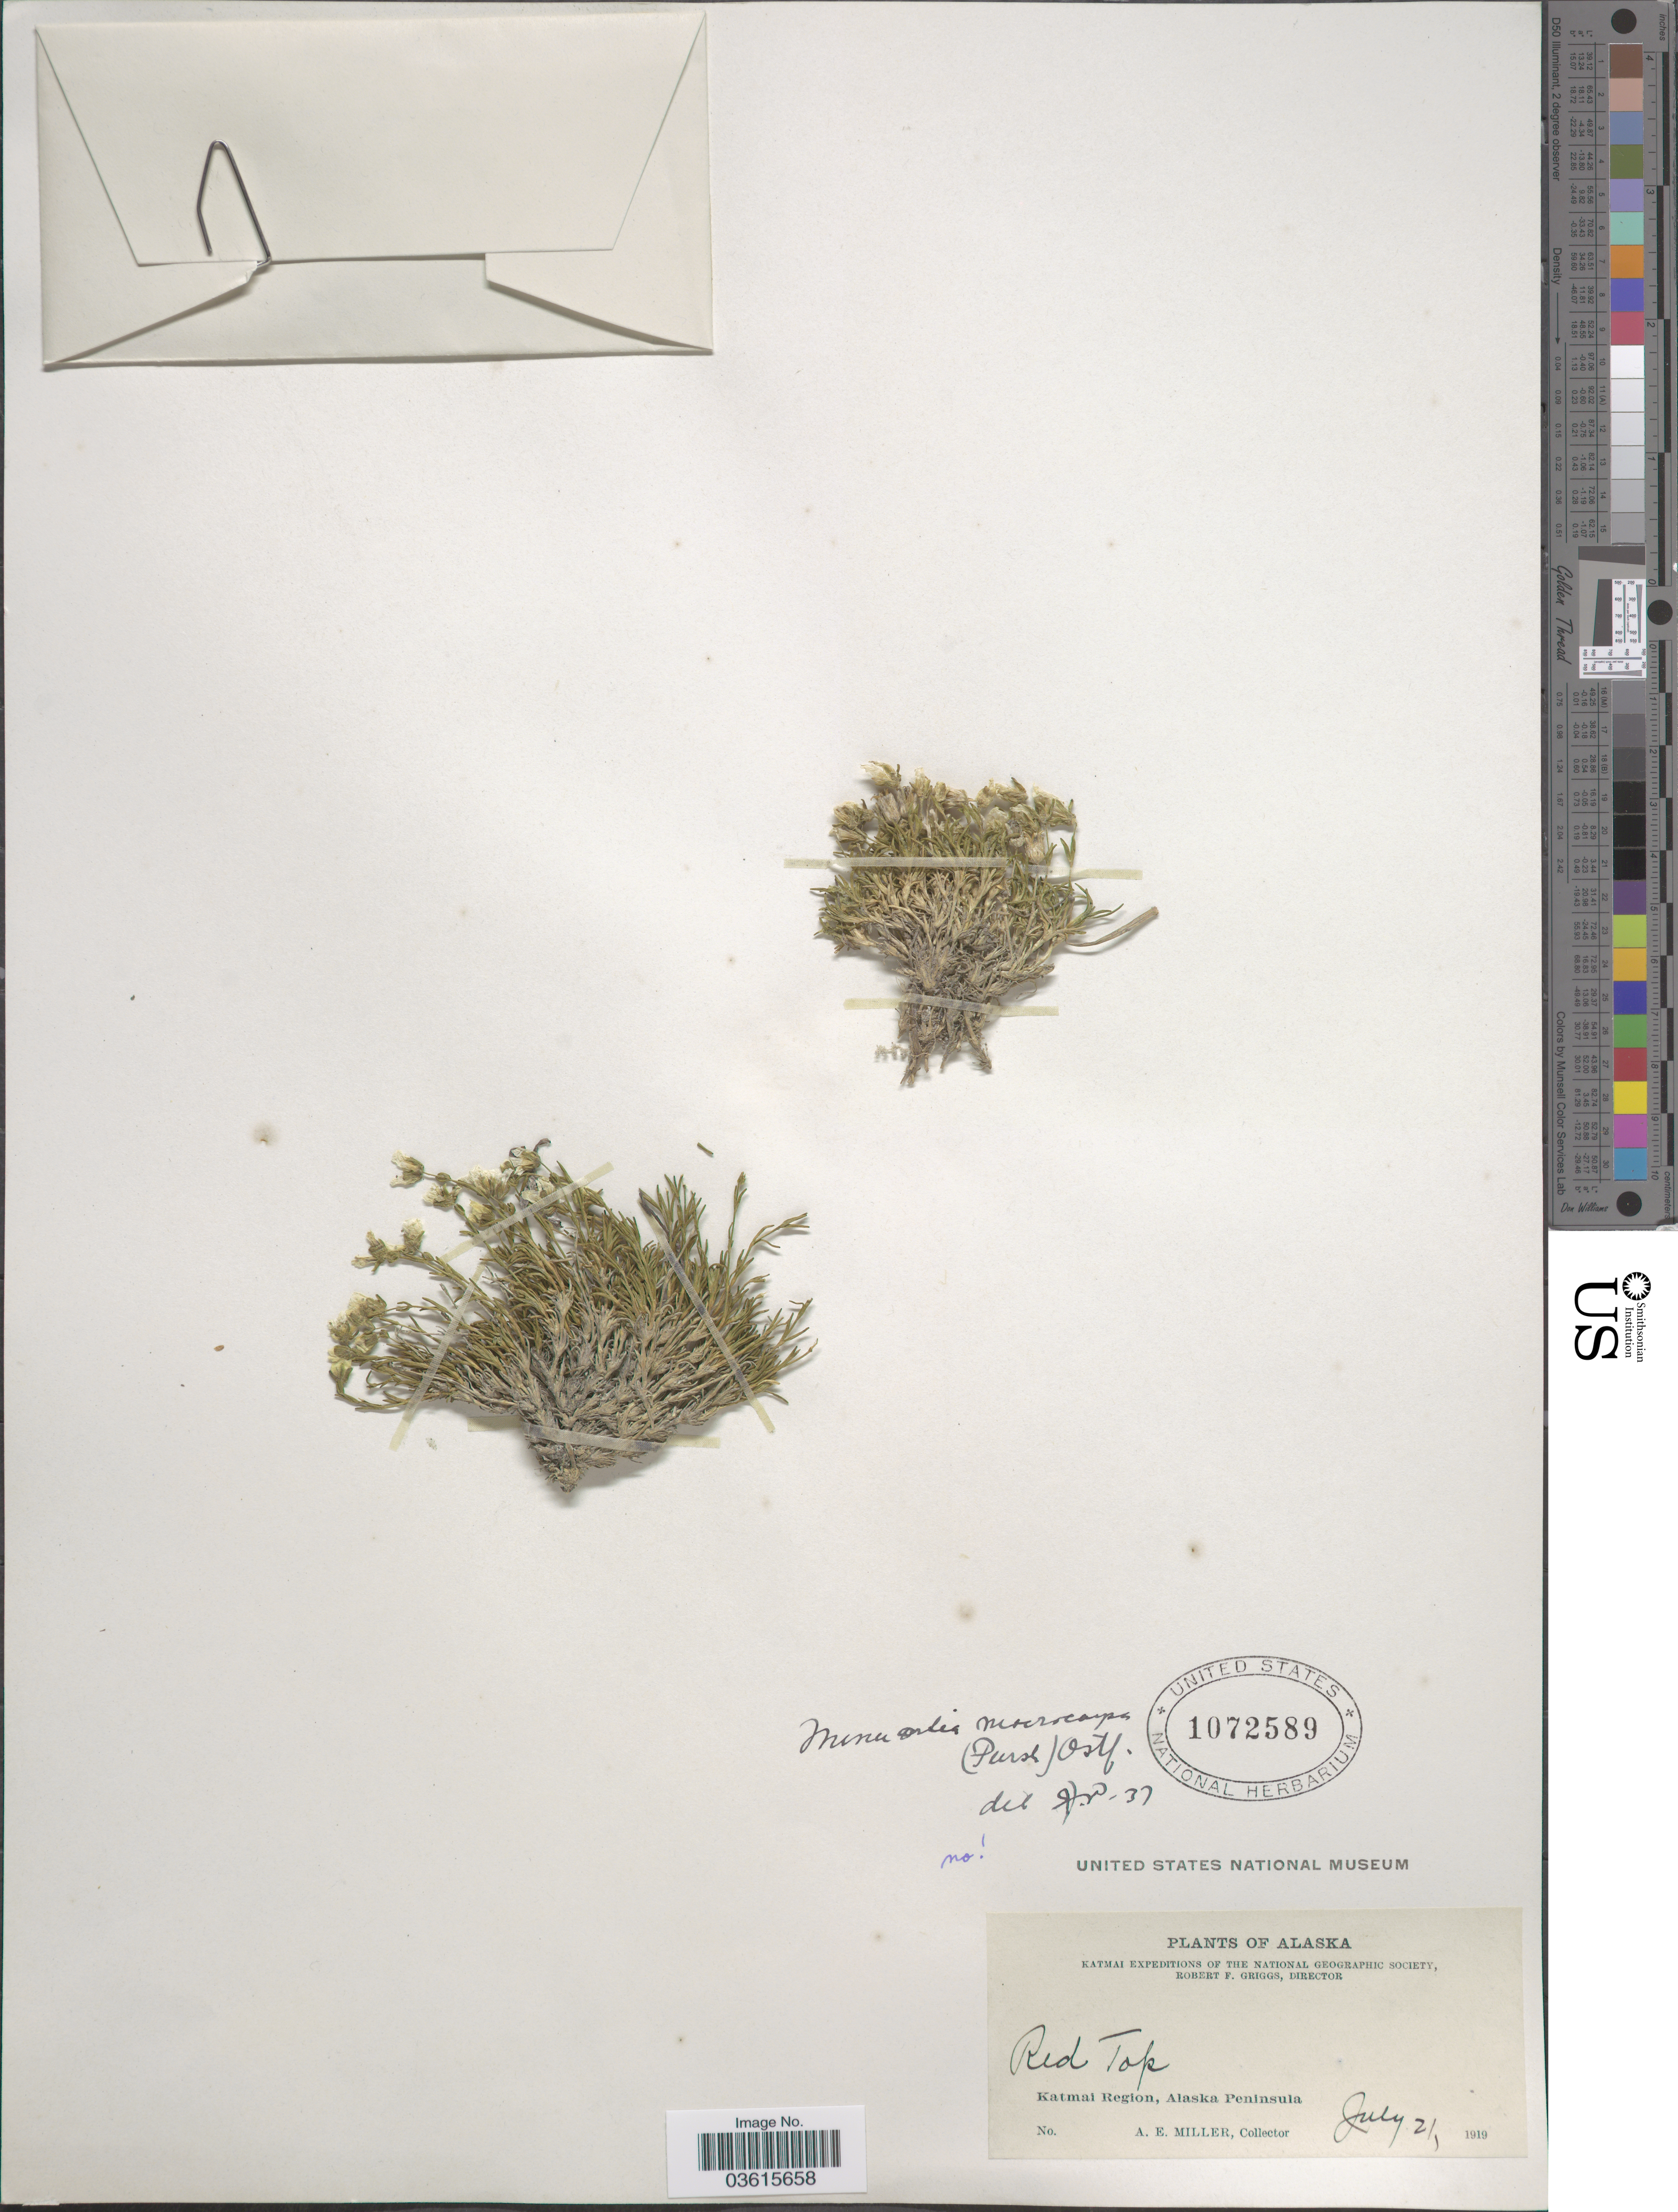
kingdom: Plantae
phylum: Tracheophyta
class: Magnoliopsida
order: Caryophyllales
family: Caryophyllaceae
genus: Cherleria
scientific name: Cherleria arctica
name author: (Steven ex Ser.) A.J. Moore & Dillenb.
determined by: Strong, M. T., (US), Smithsonian Institution - National Museum of Natural History (UNITED STATES)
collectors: A. E. Miller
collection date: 1919-07-21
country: United States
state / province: Alaska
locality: Red Top. Katmai Region, Alaska Peninsula.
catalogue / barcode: US 1072589